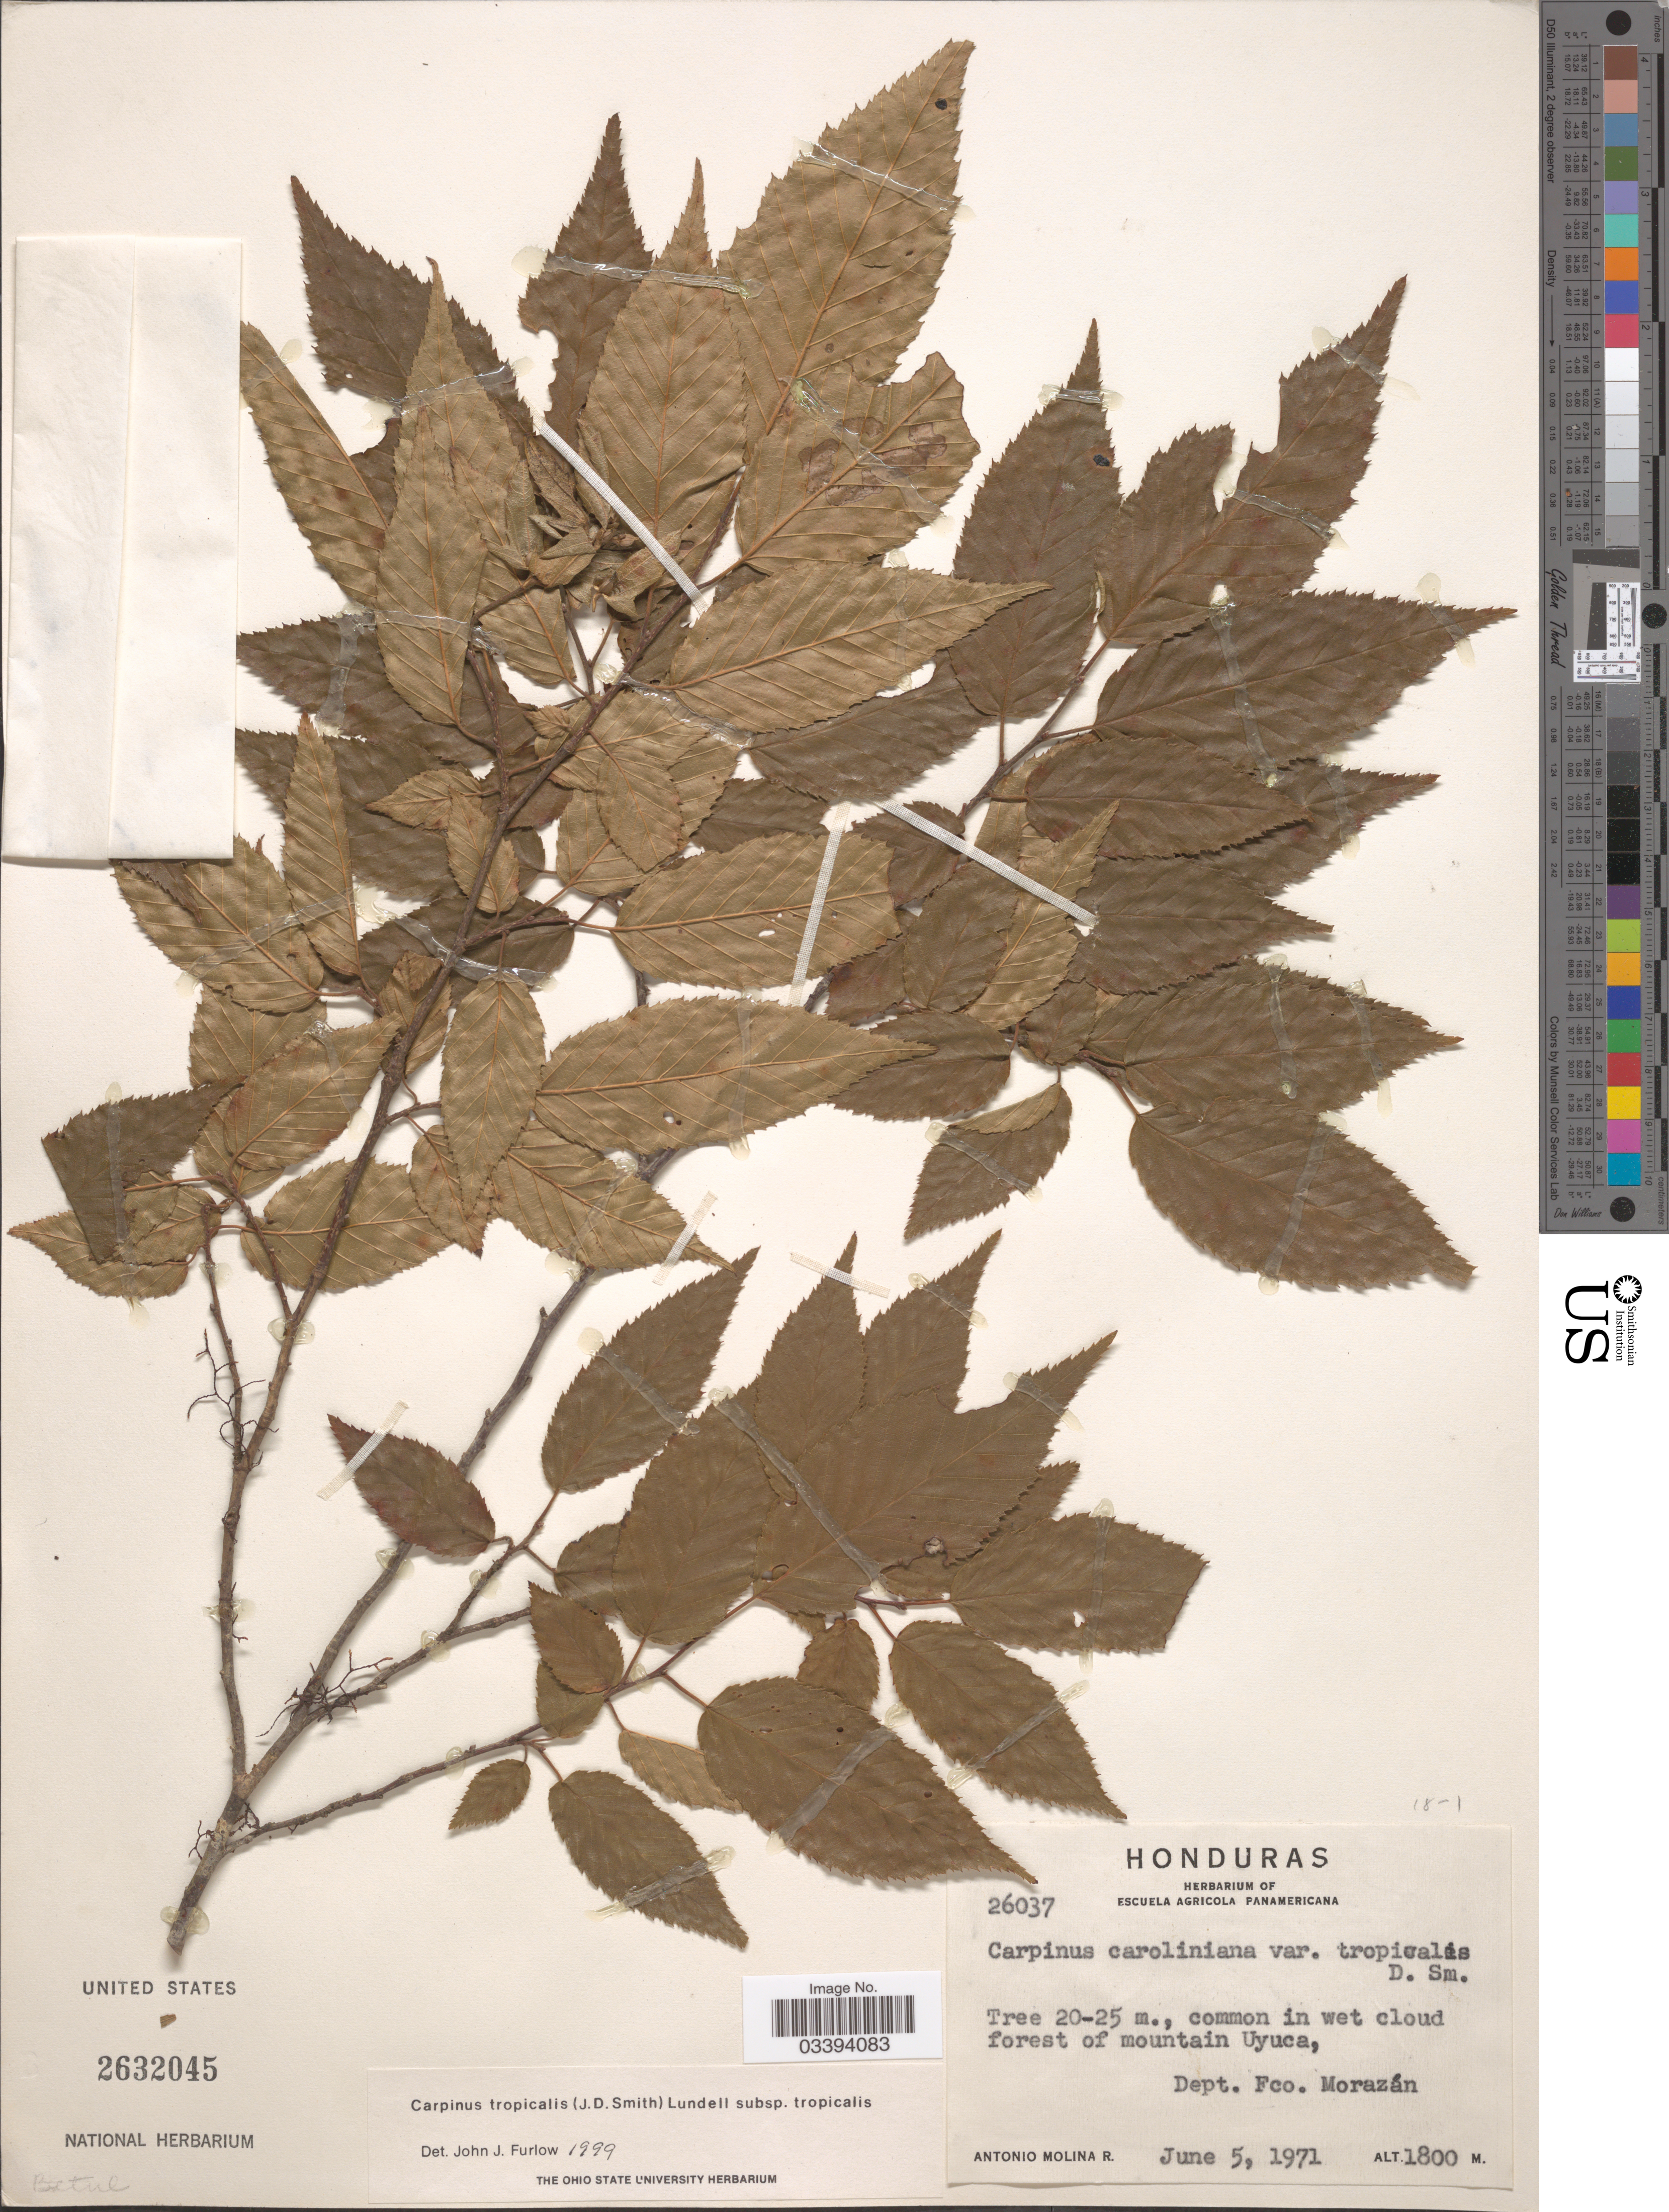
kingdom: Plantae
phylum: Tracheophyta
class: Magnoliopsida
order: Fagales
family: Betulaceae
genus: Carpinus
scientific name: Carpinus tropicalis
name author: (Donn. Sm.) Lundell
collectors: A. Molina R.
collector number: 26037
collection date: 1971-06-05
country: Honduras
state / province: Fco. Morazán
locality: Common in wet cloud forest of mountain Uyuca, Dept. Fco. Morazán.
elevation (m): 1800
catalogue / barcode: US 2632045